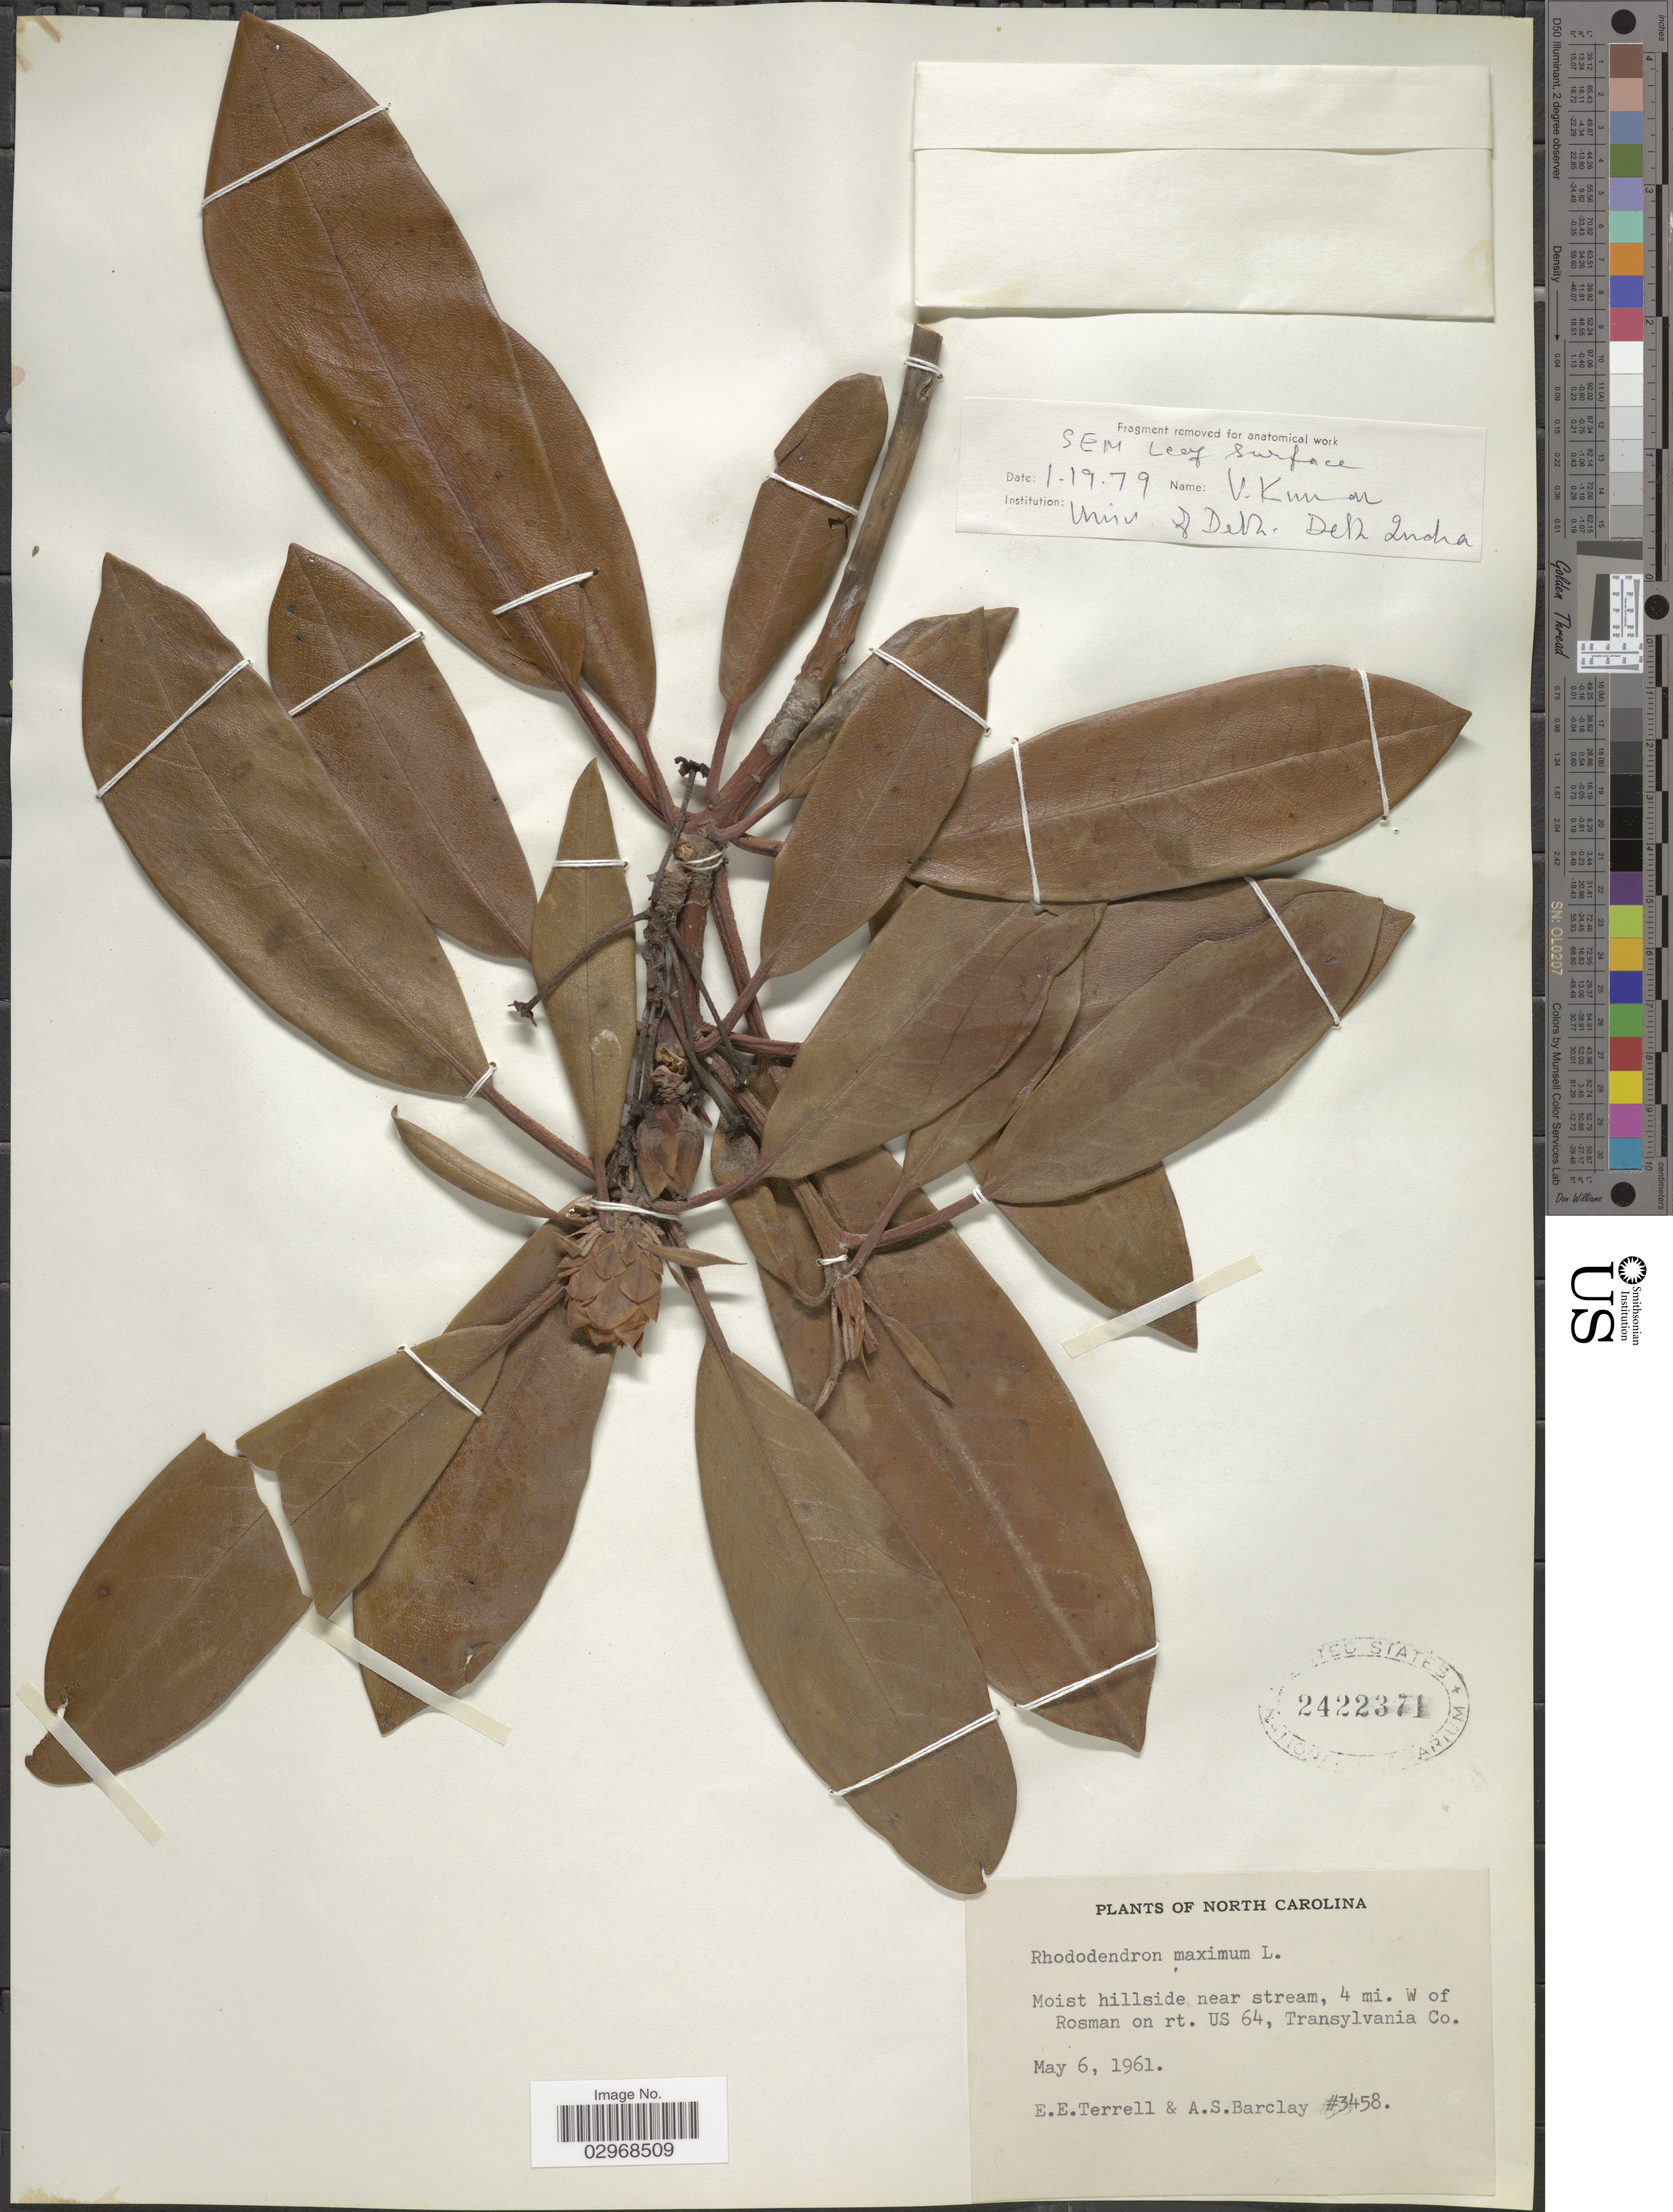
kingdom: Plantae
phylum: Tracheophyta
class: Magnoliopsida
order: Ericales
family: Ericaceae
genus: Rhododendron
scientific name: Rhododendron maximum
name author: L.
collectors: E. E. Terrell & A. S. Barclay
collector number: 3458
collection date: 1961-05-06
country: United States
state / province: North Carolina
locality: Moist hillside near stream, 4 mi. W of Rosmann on rt. US 64, Transylvania Co.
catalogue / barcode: US 2422371